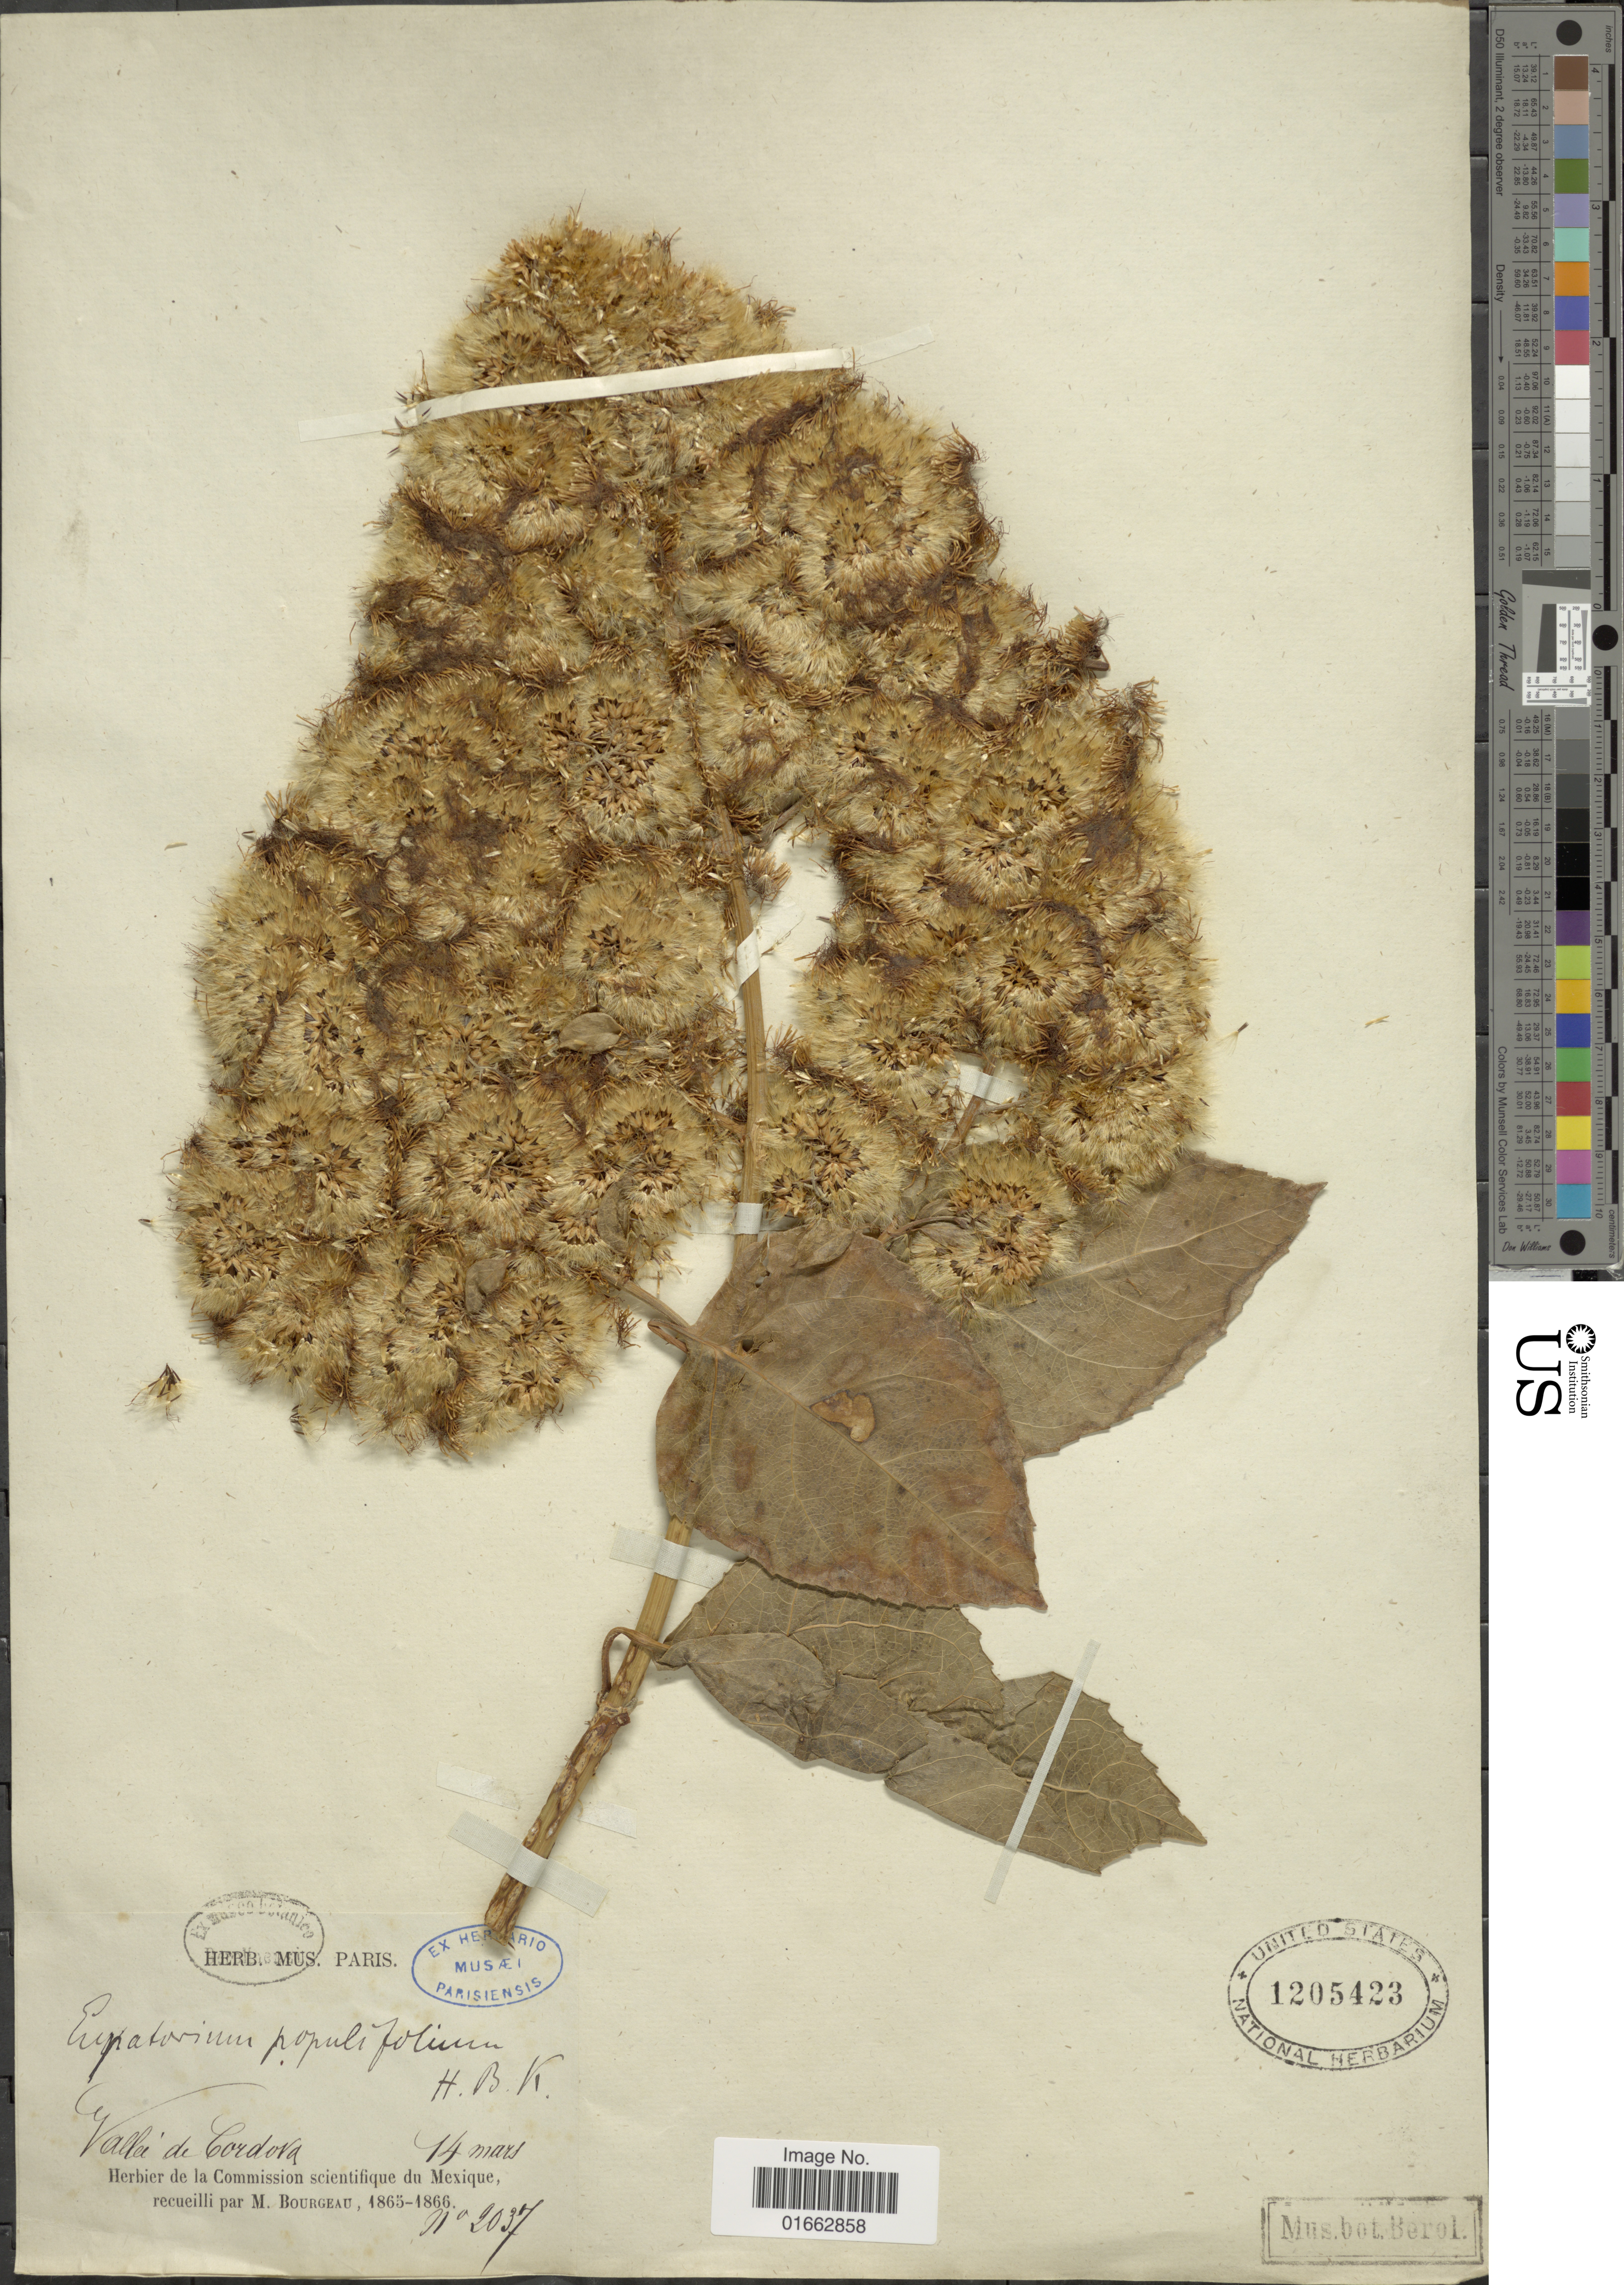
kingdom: Plantae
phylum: Tracheophyta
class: Magnoliopsida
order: Asterales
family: Asteraceae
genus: Critonia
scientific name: Critonia morifolia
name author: (Mill.) R.M. King & H. Rob.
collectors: M. Bourgeau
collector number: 2037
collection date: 1865-03-14/1866-03-14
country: Mexico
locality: Valleé de Cordova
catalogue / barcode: US 1205423